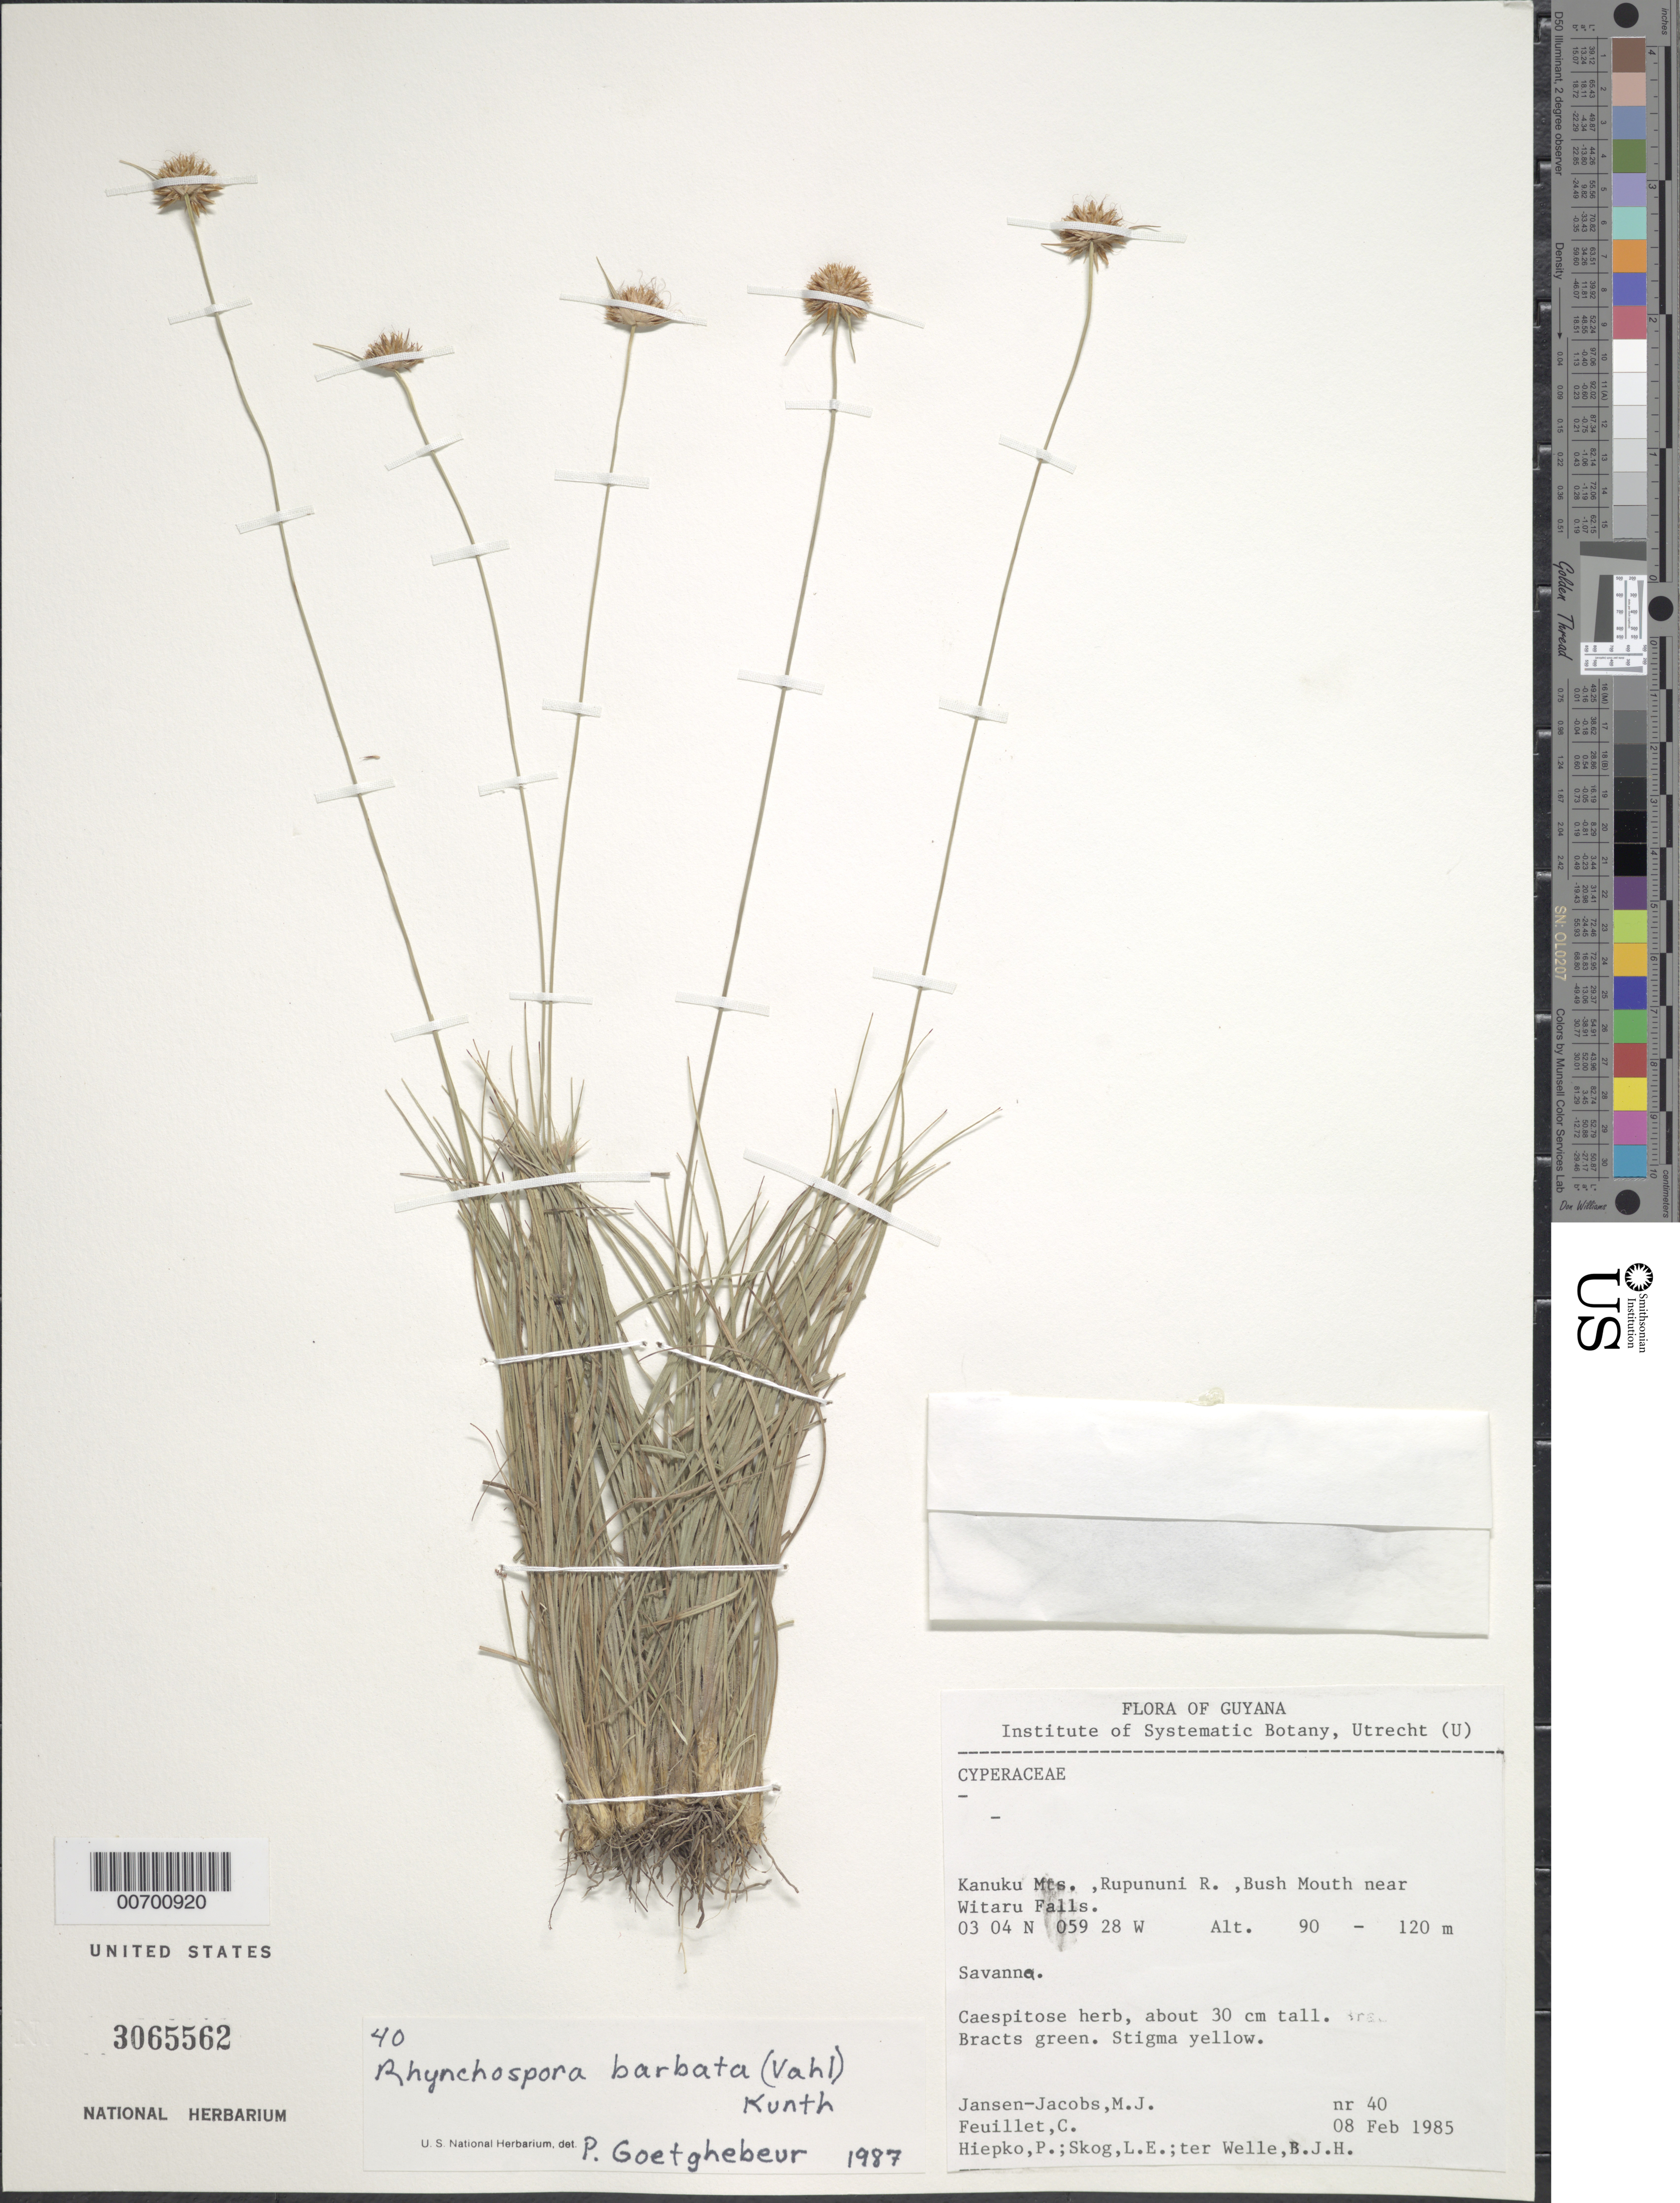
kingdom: Plantae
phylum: Tracheophyta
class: Liliopsida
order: Poales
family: Cyperaceae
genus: Rhynchospora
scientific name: Rhynchospora barbata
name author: (Vahl) Kunth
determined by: Alves, K.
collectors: M. J. Jansen-Jacobs, C. Feuillet, P. H. Hiepko, L. E. Skog & B. Welle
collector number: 40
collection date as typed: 8-Feb-85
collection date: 1985-02-08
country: Guyana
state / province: U. Takutu-U. Essequibo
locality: Kanuku Mts., Rupununi R., Bush Mouth near Witaru Falls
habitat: Savanna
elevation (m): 90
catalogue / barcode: US 3065562